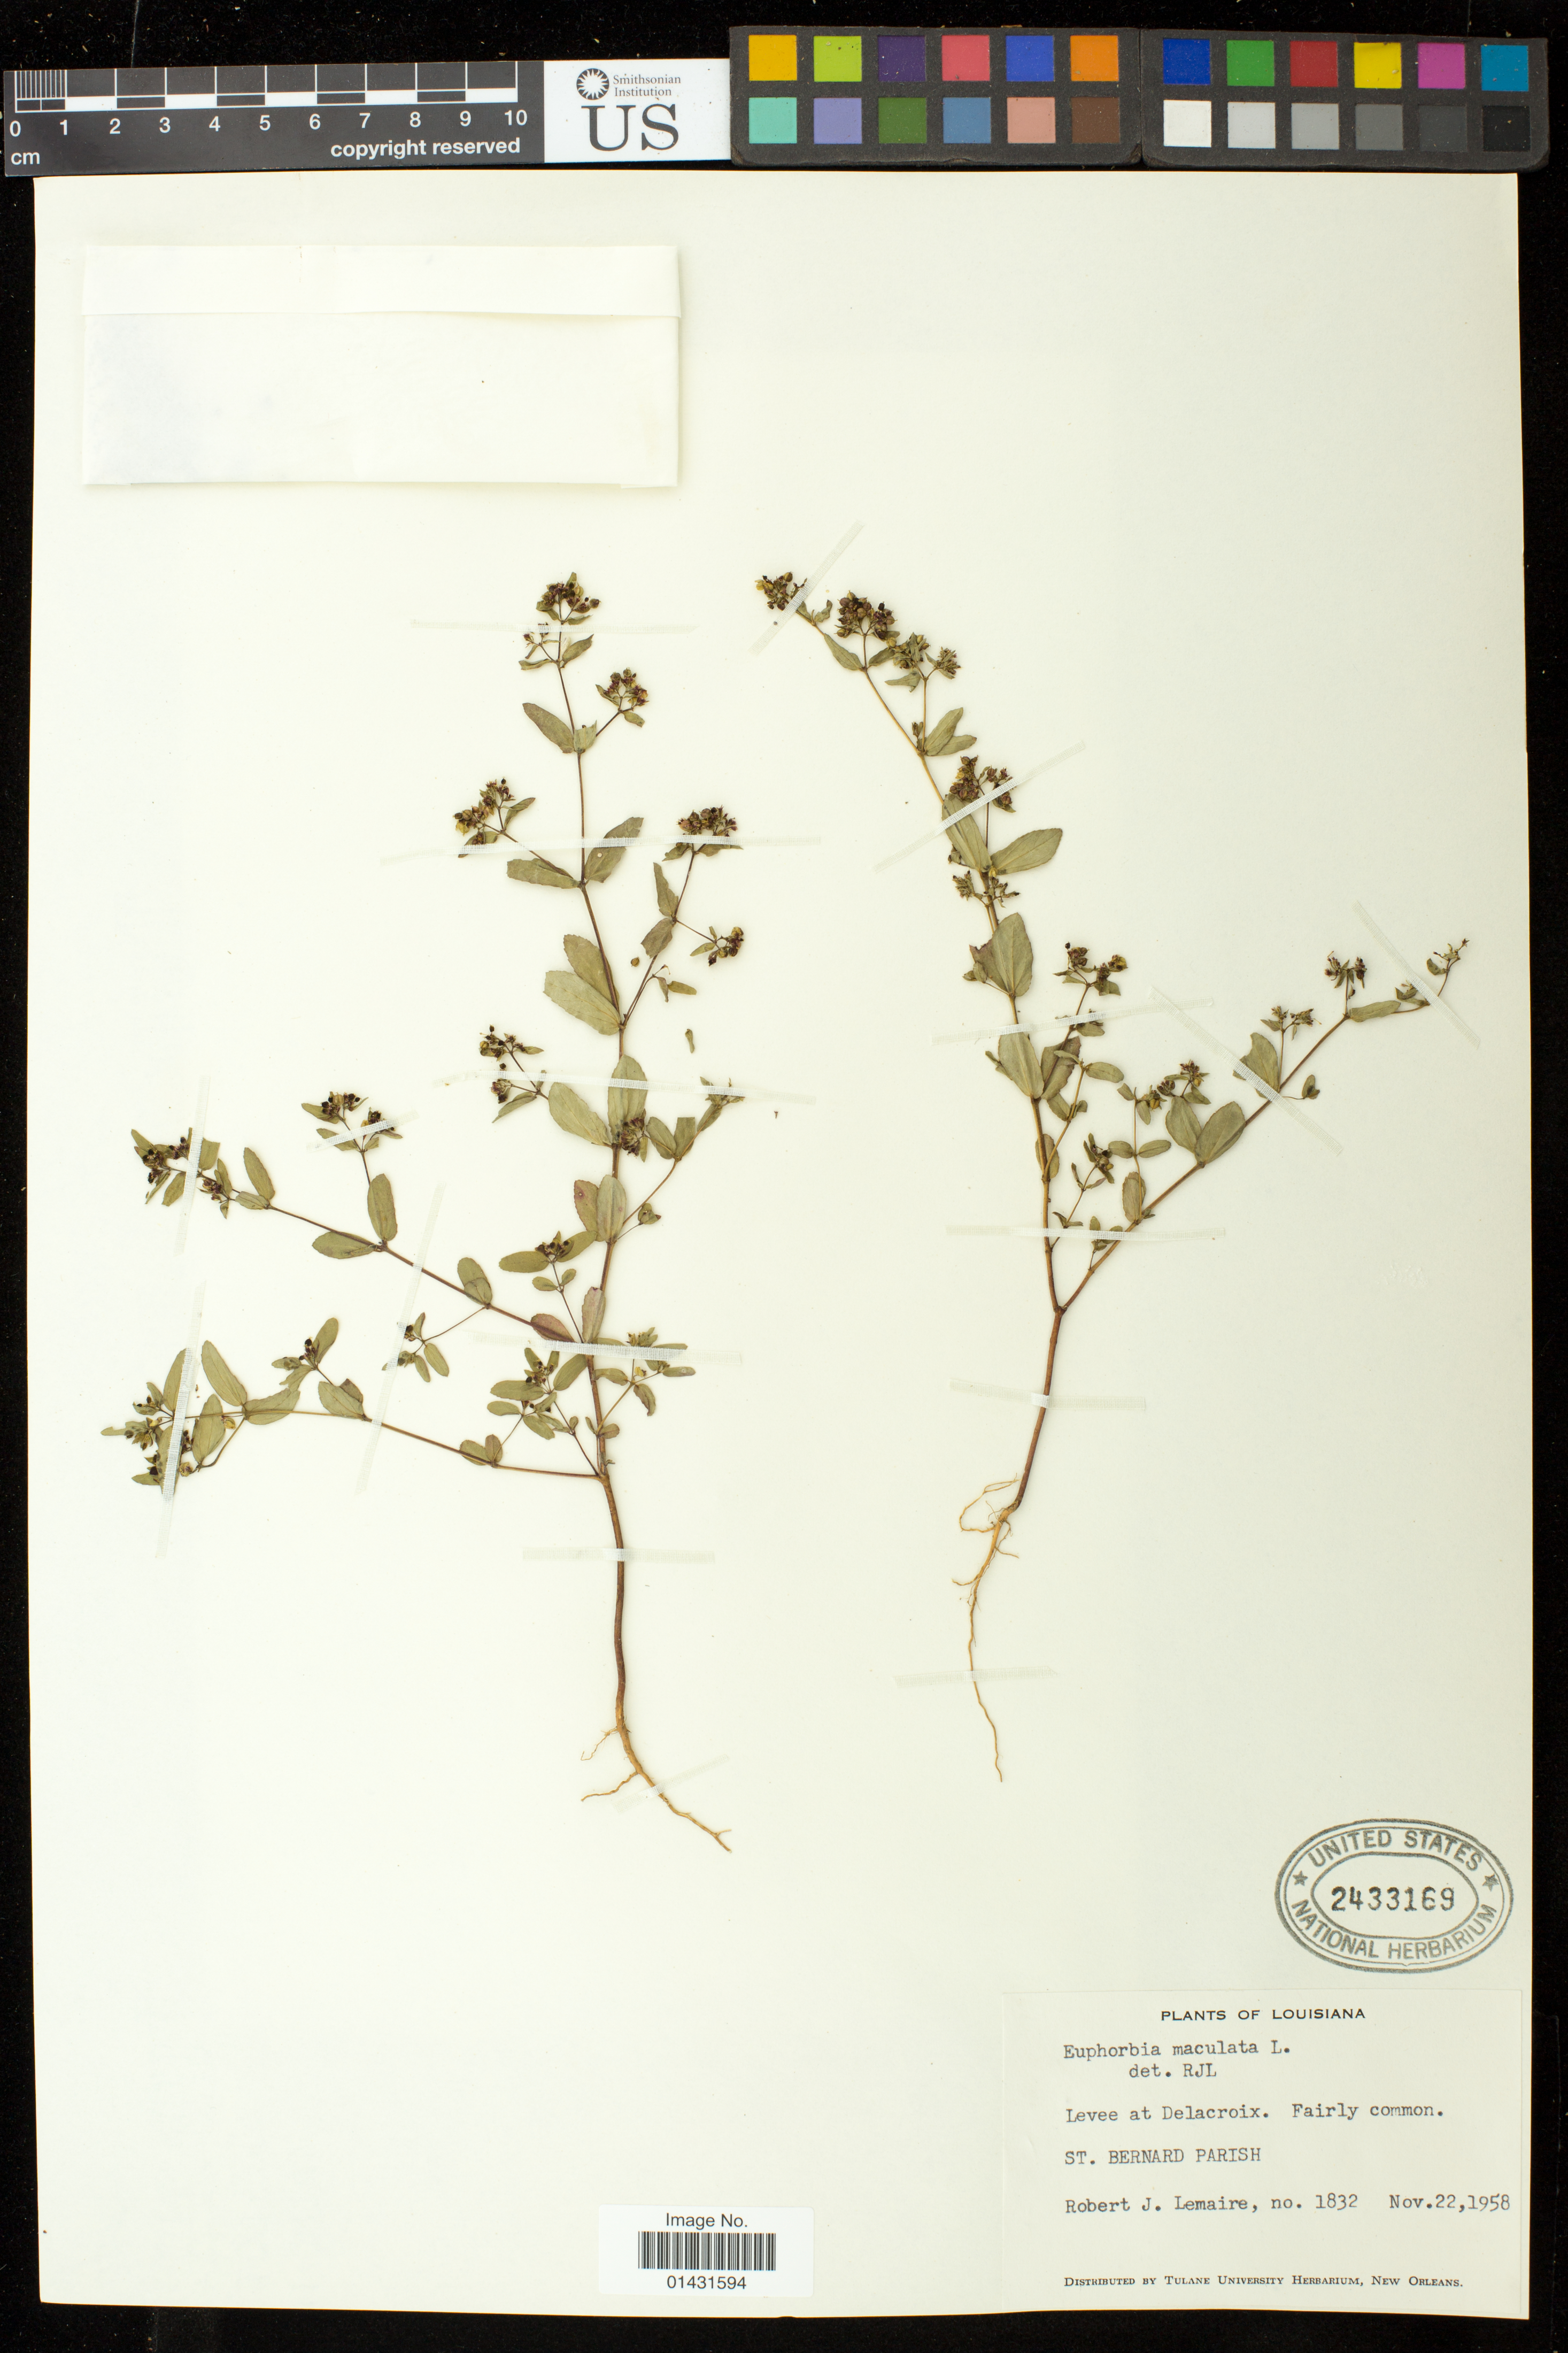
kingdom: Plantae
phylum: Tracheophyta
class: Magnoliopsida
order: Malpighiales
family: Euphorbiaceae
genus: Euphorbia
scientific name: Euphorbia hypericifolia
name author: L.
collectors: R. J. Lemaire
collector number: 1832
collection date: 1958-11-22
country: United States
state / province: Louisiana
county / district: Saint Bernard Parish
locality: Levee at Delacroix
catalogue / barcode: US 2433169